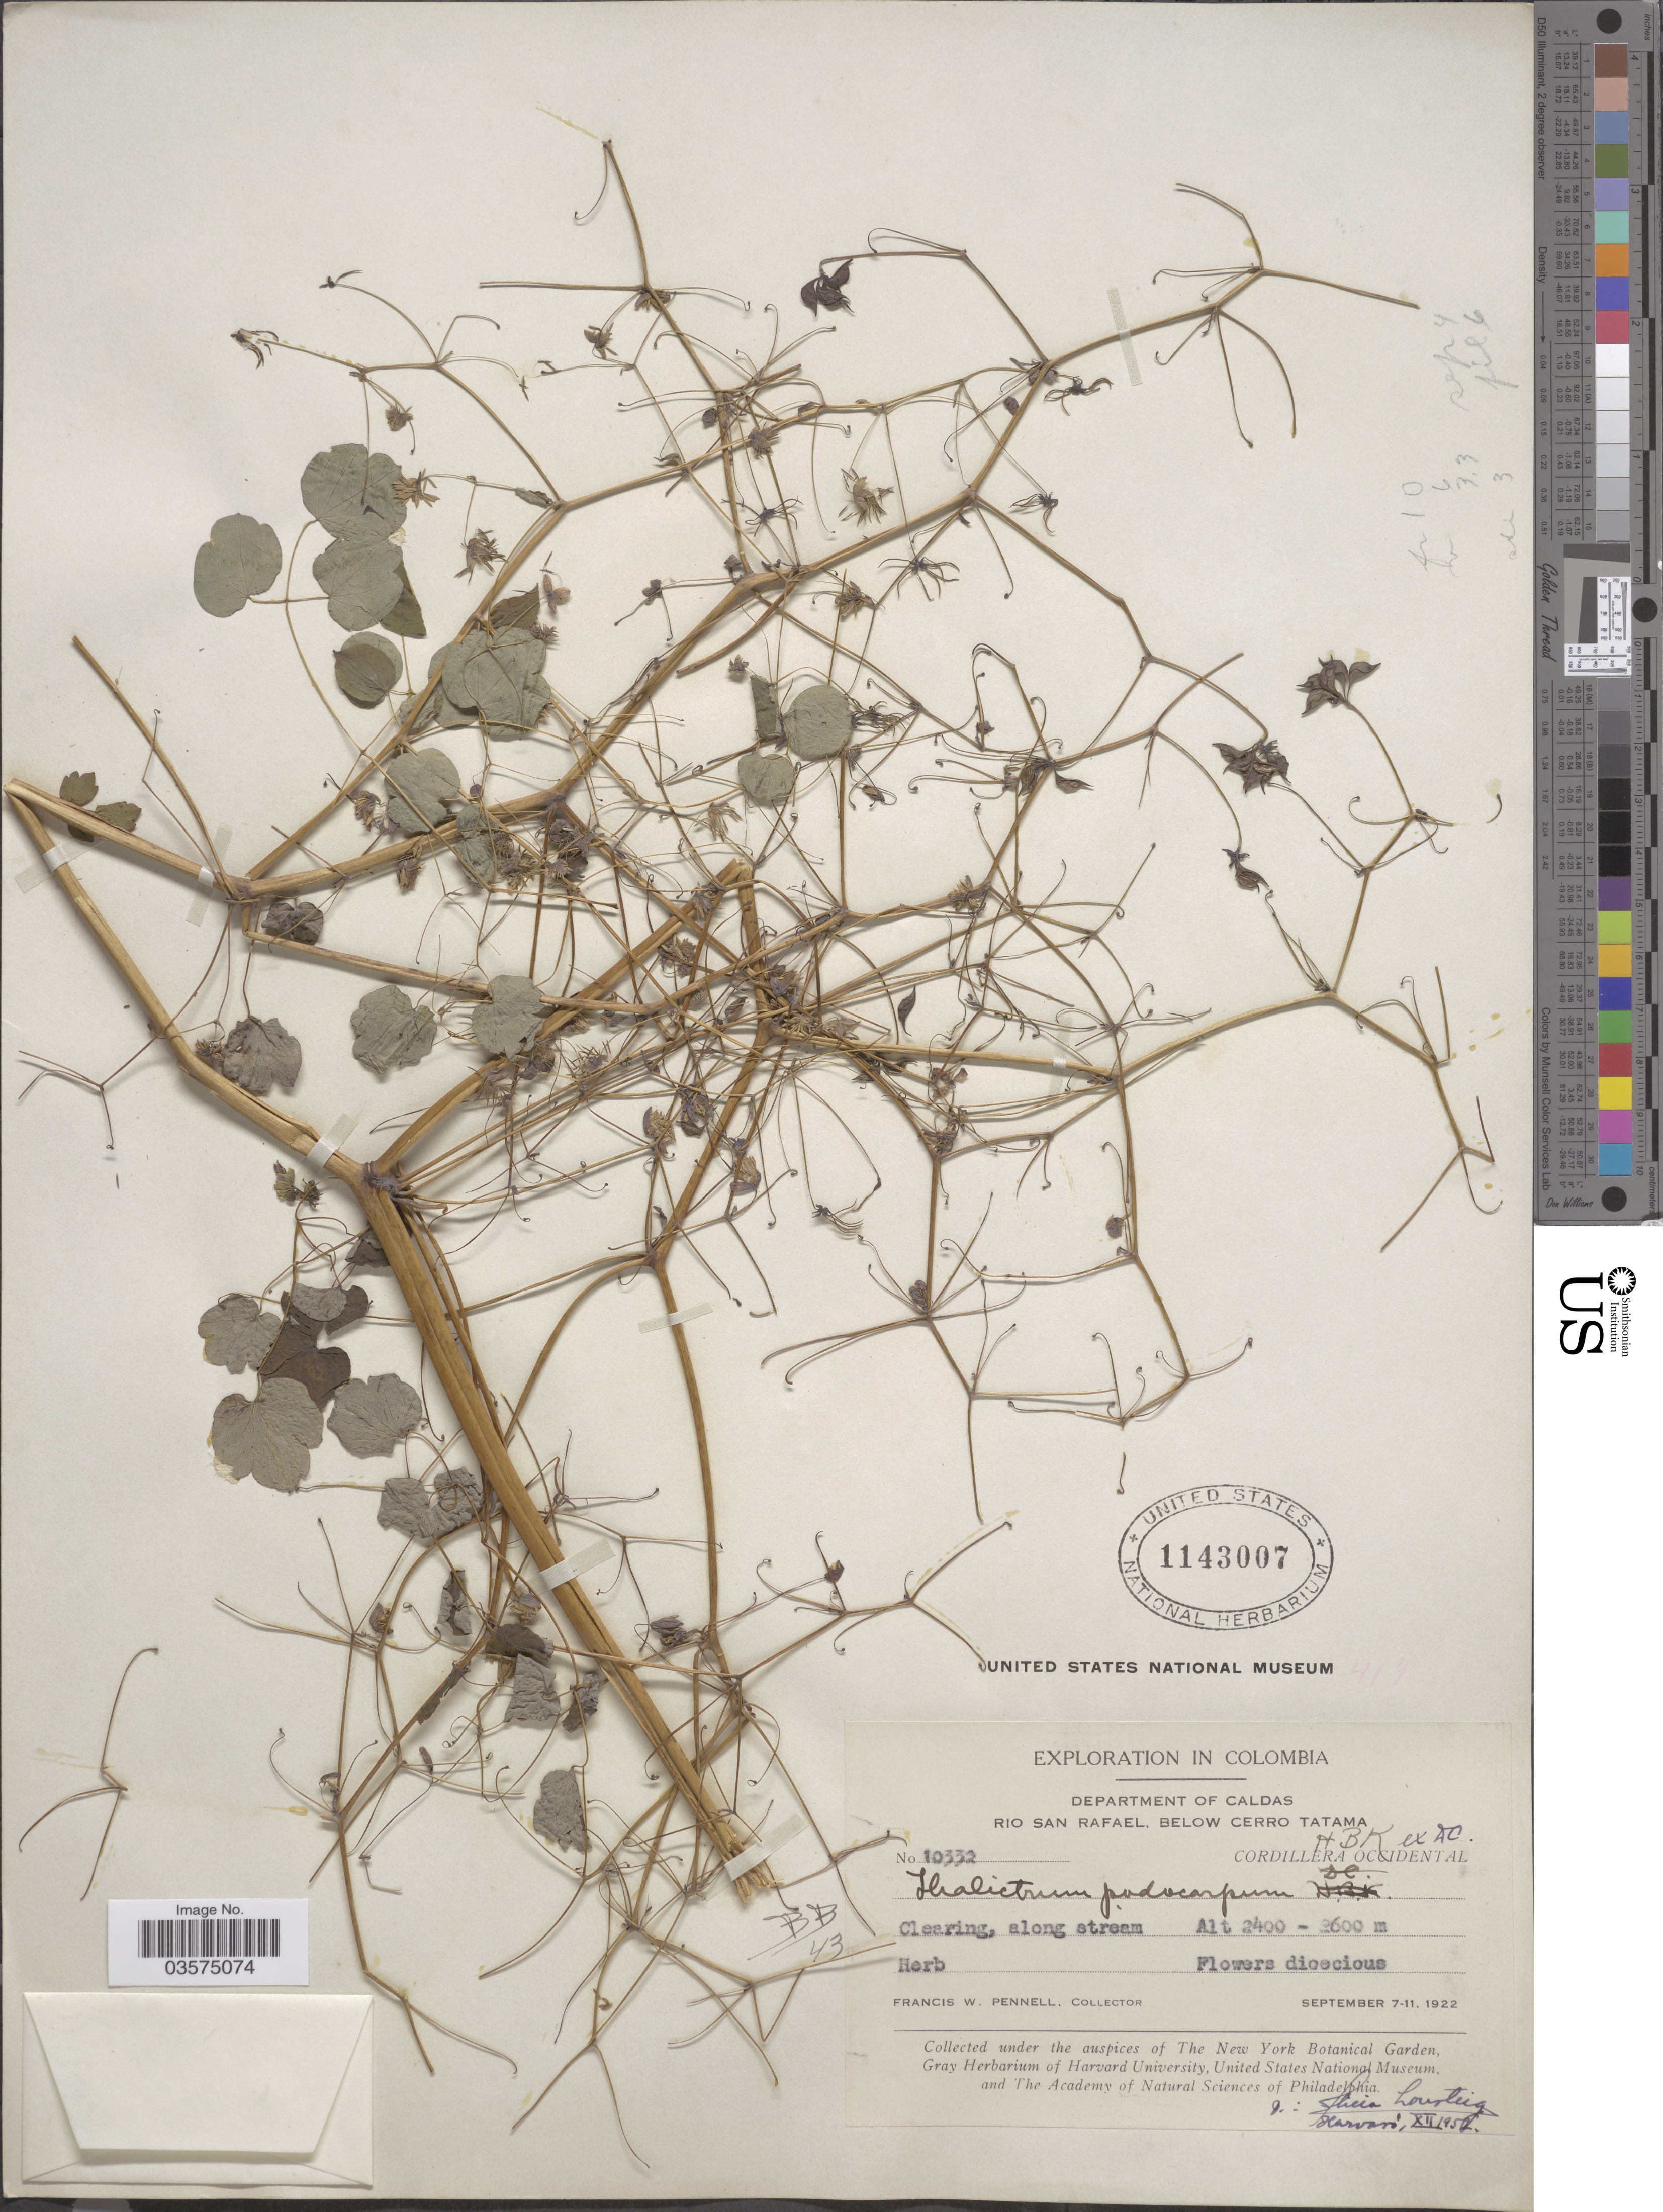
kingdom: Plantae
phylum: Tracheophyta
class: Magnoliopsida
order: Ranunculales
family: Ranunculaceae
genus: Thalictrum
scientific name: Thalictrum podocarpum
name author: Kunth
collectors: F. W. Pennell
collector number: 10332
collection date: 1922-09-07/1922-09-11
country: Colombia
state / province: Caldas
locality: Department of Caldas. Rio San Rafael, below Cerro Tatama. Cordillera Occidental.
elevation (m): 2400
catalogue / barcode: US 1143007